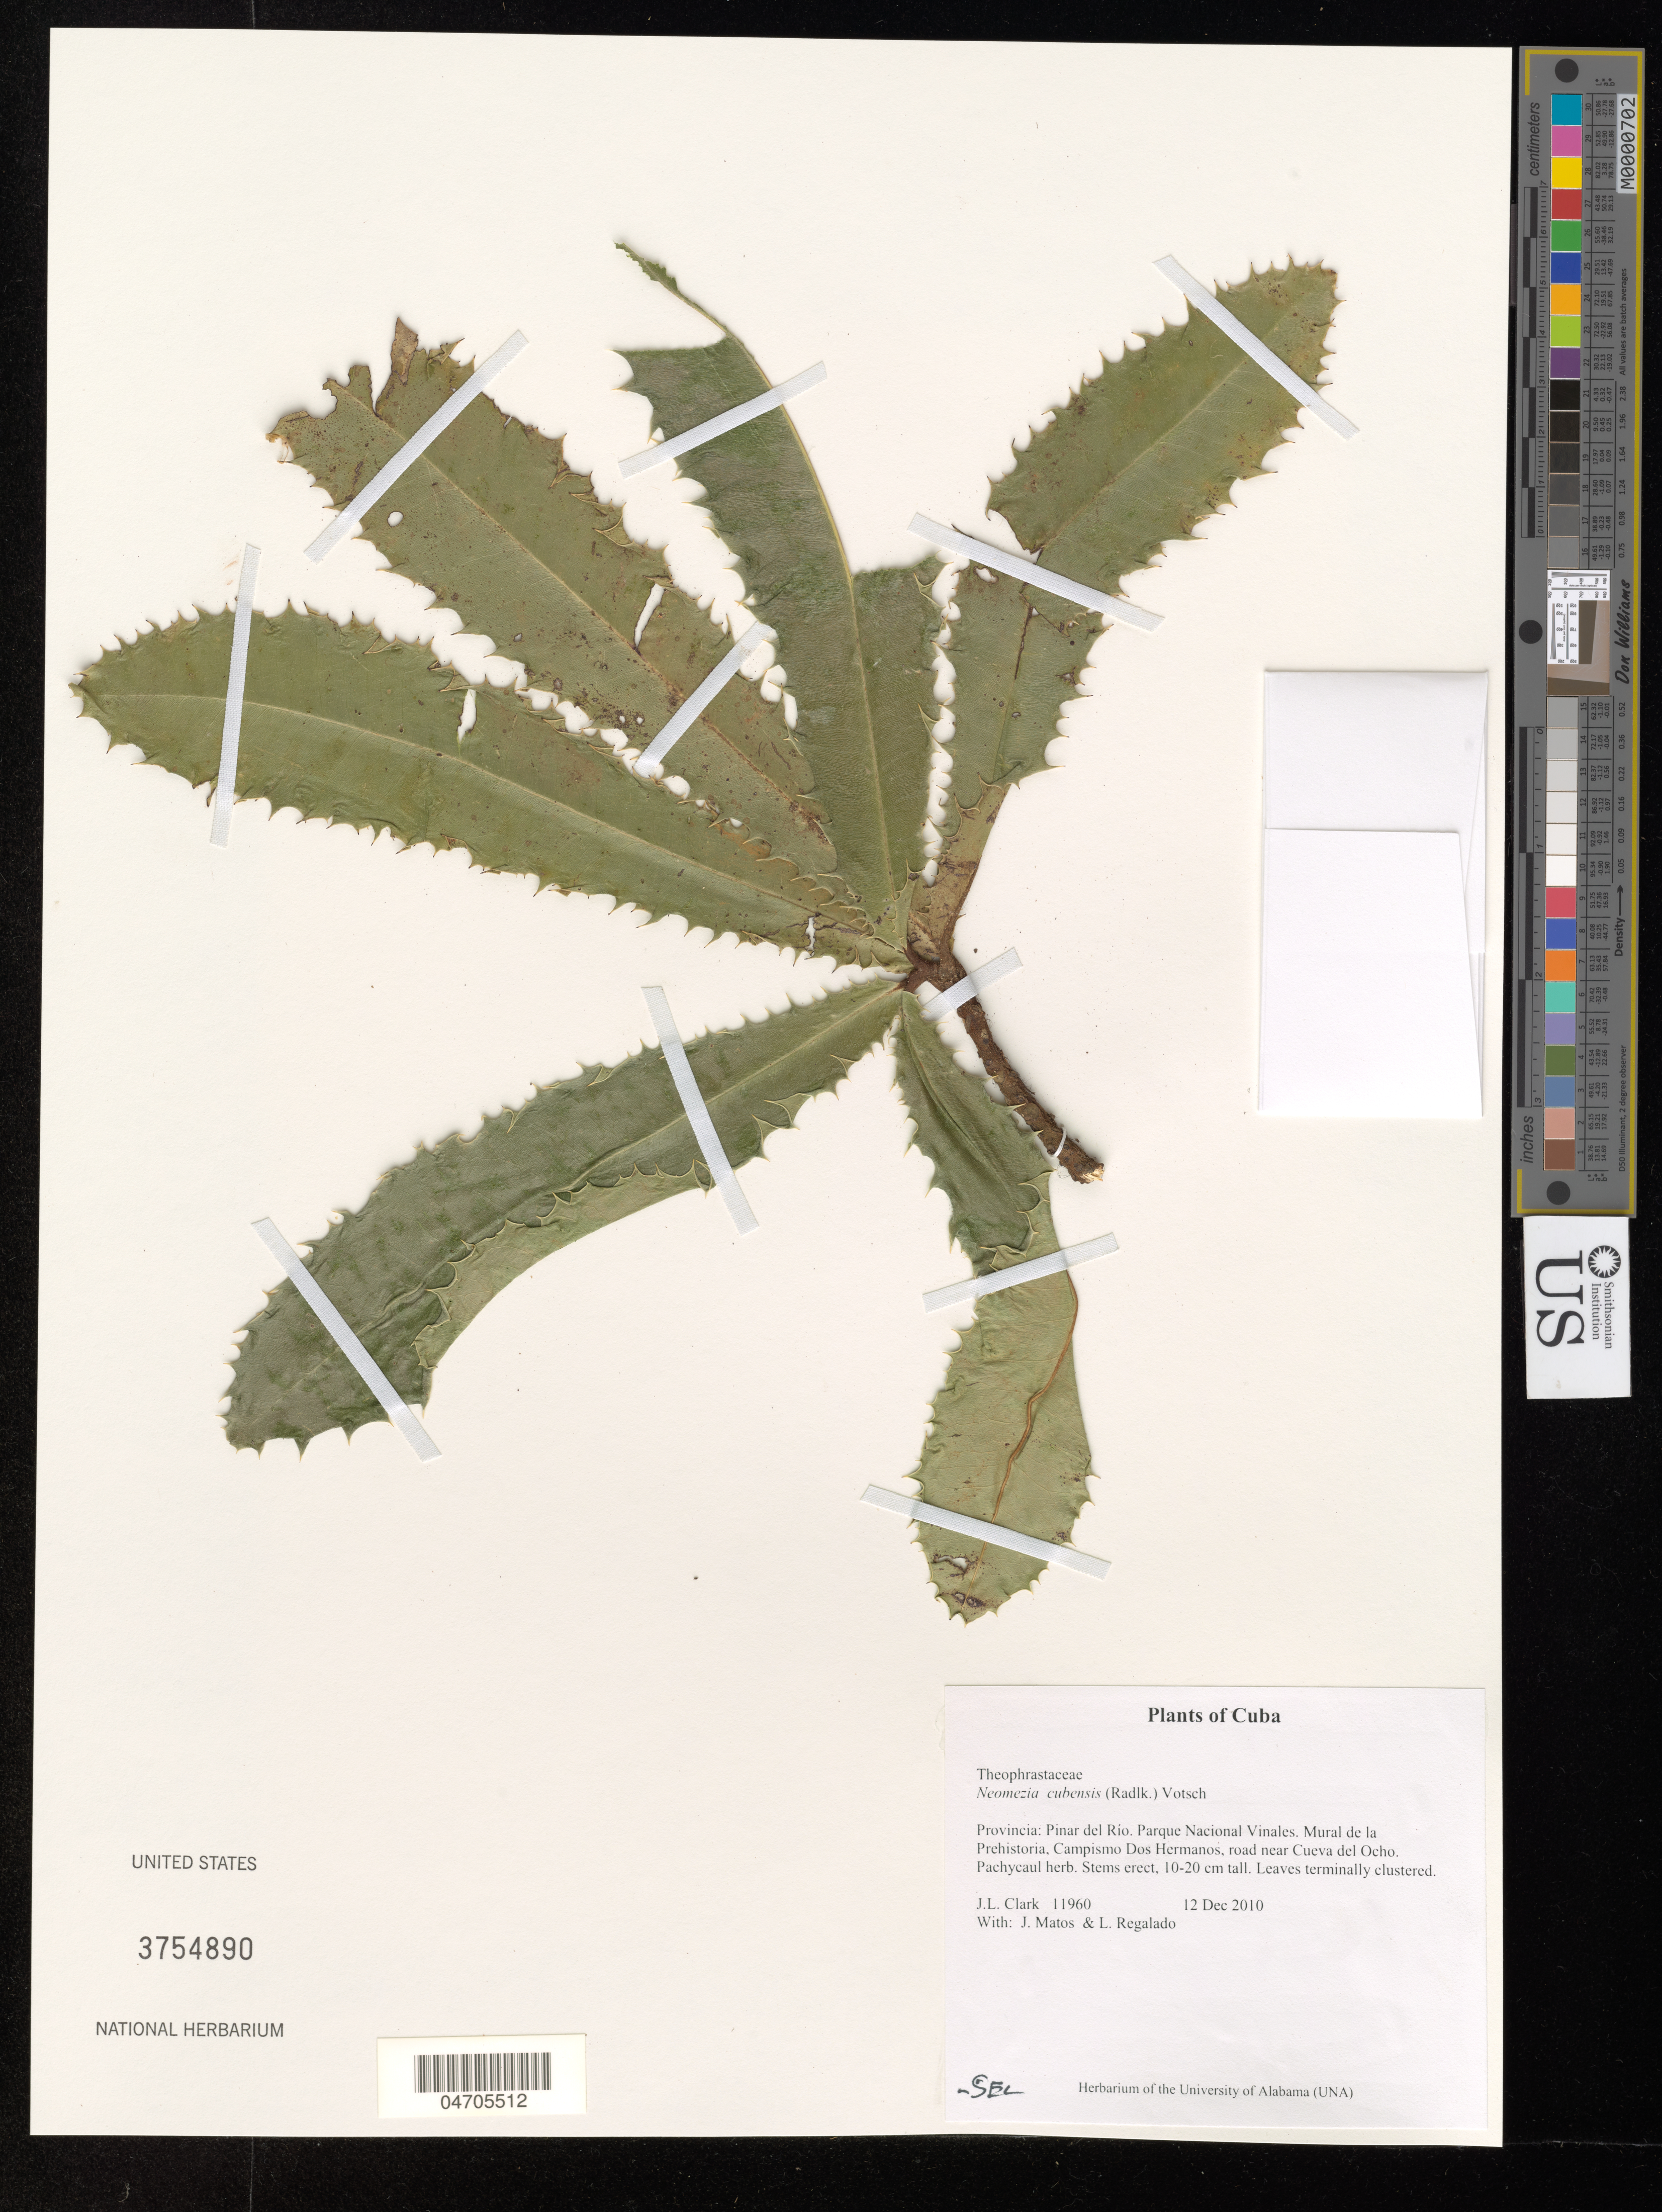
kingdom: Plantae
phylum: Tracheophyta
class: Magnoliopsida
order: Ericales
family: Primulaceae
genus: Neomezia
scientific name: Neomezia cubensis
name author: (Radlk.) Votsch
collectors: J. L. Clark, J. Matos & L. Regalado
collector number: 11960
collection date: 2010-12-12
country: Cuba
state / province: Pinar del Río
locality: Parque Nacional Vinales. Mural de la Prehistoria, Campismo Dos Hermanos, road near Cueva del Ocho.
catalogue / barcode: US 3754890